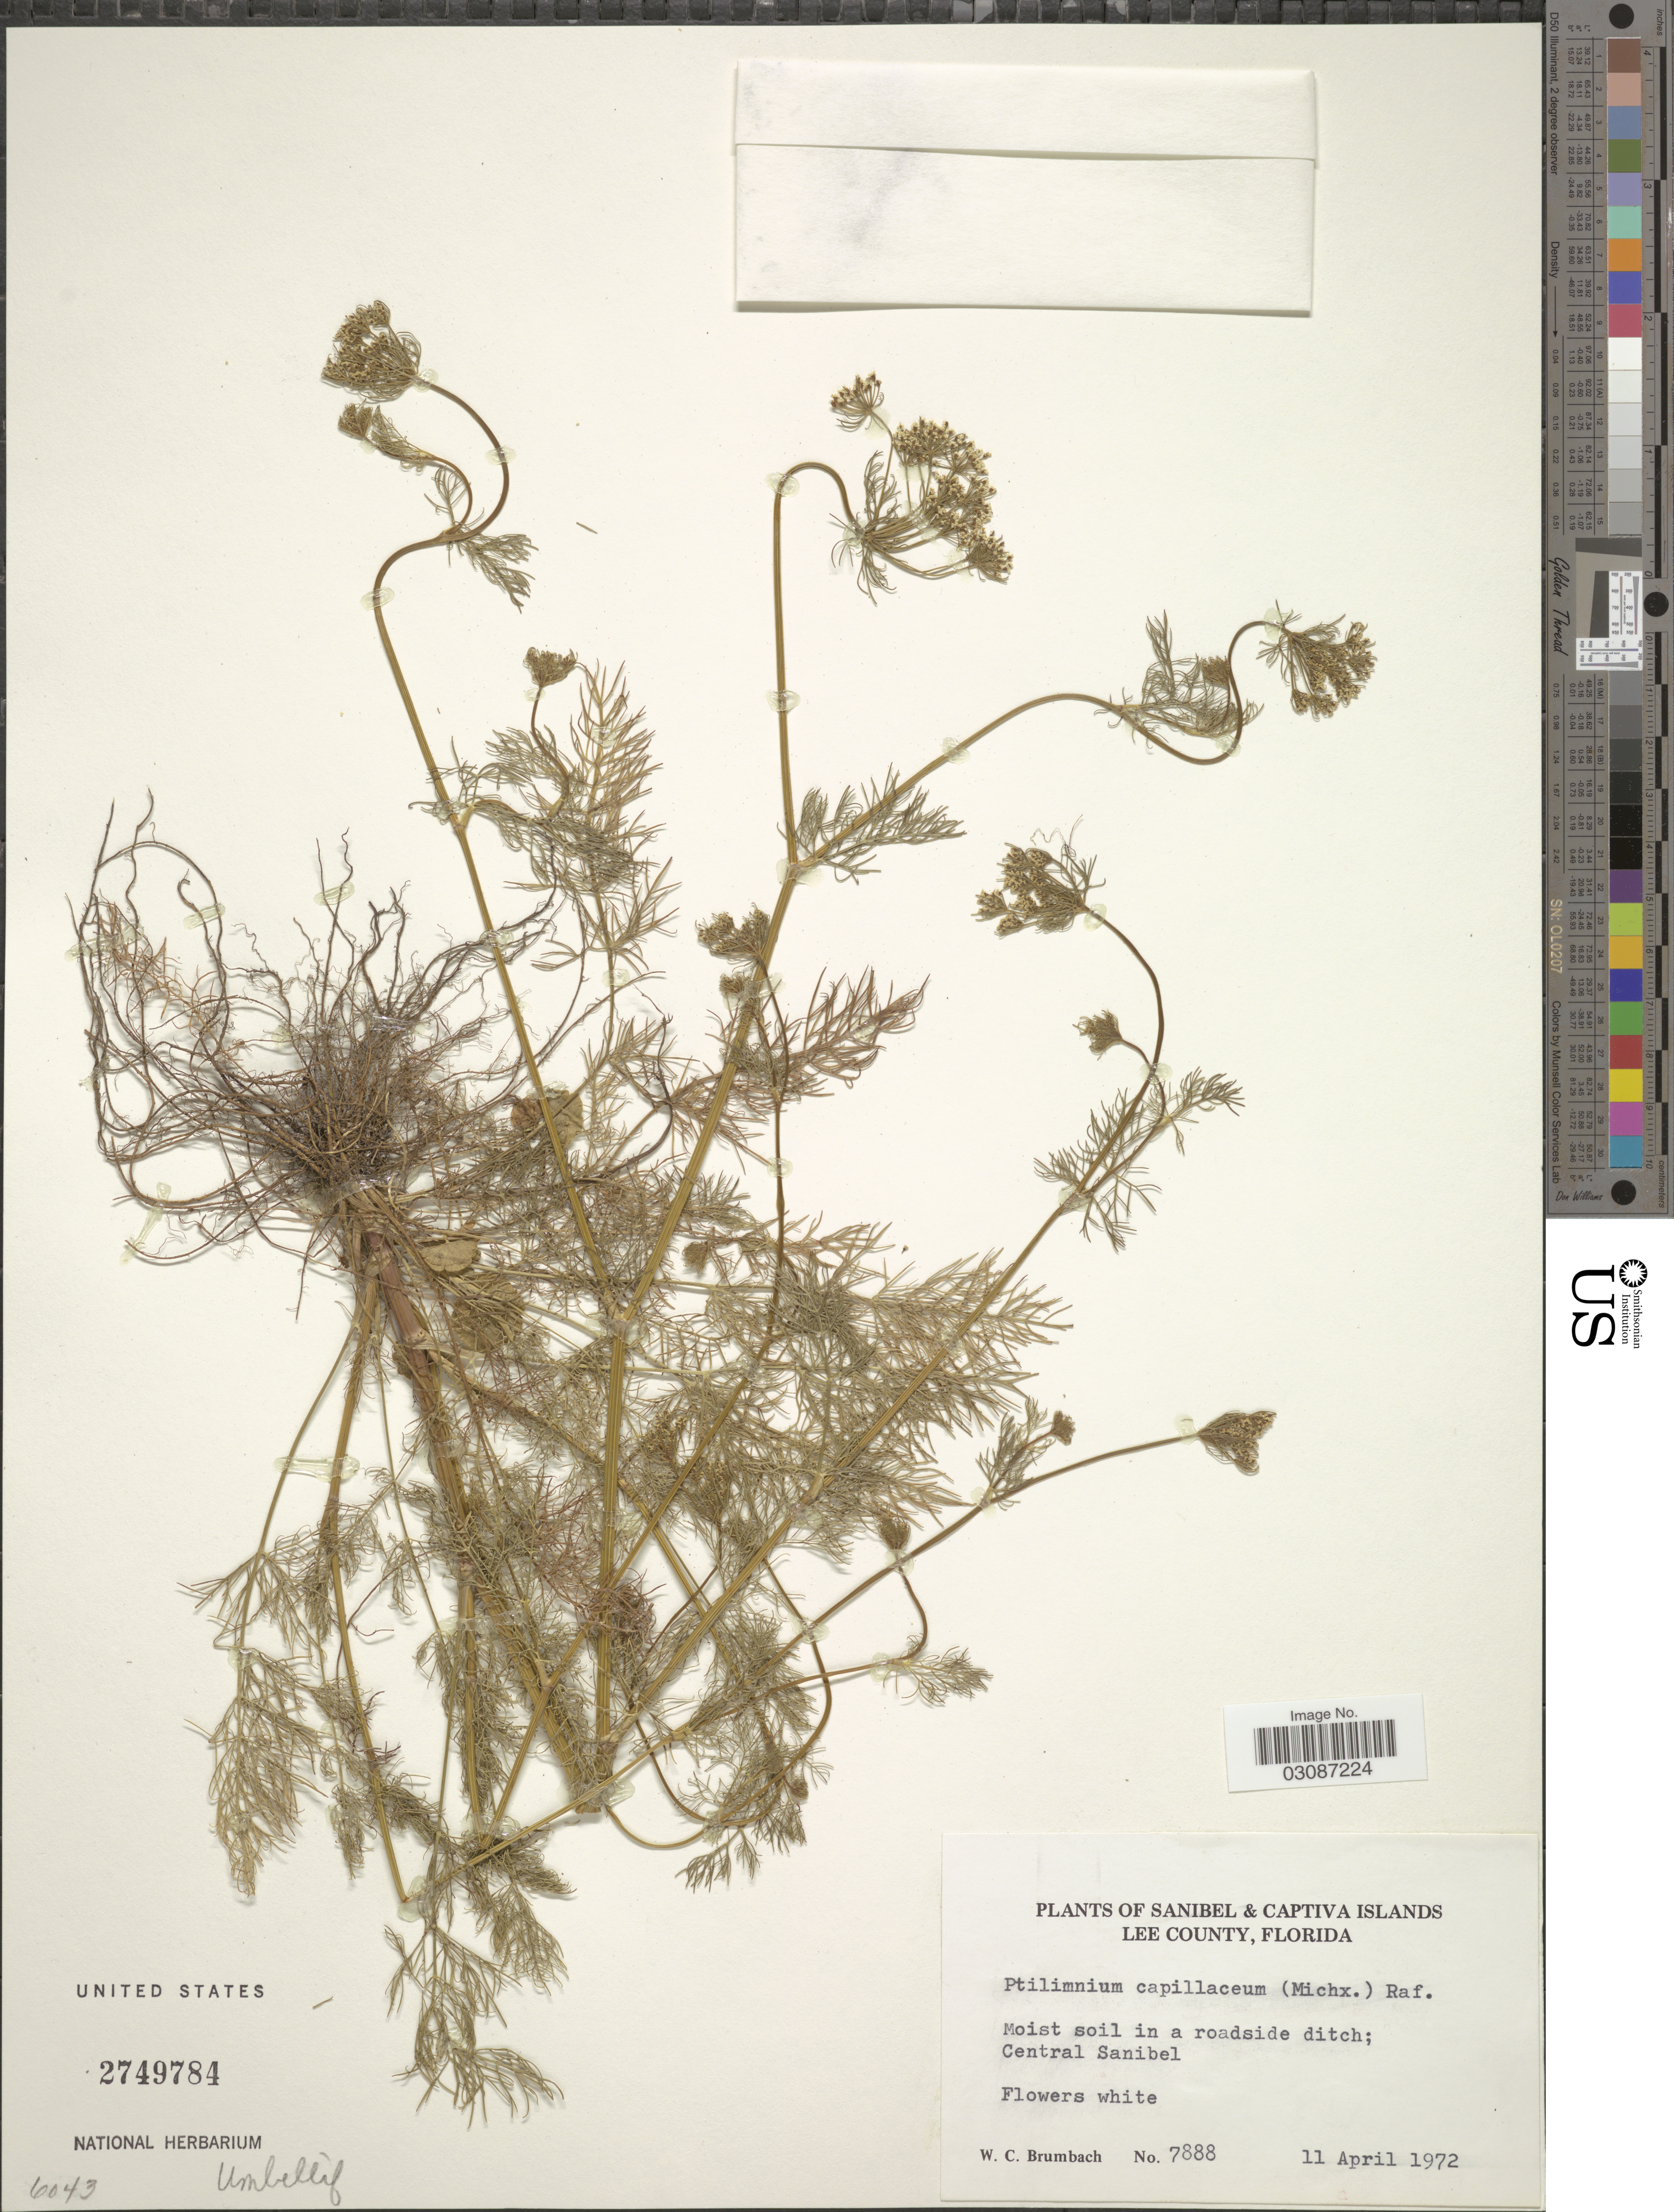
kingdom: Plantae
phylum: Tracheophyta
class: Magnoliopsida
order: Apiales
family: Apiaceae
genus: Ptilimnium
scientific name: Ptilimnium capillaceum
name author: (Michx.) Raf.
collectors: W. C. Brumbach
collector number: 7888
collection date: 1972-04-11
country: United States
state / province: Florida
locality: Sanibel & Captiva Islands. Lee County. Central Sanibel.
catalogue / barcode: US 2749784